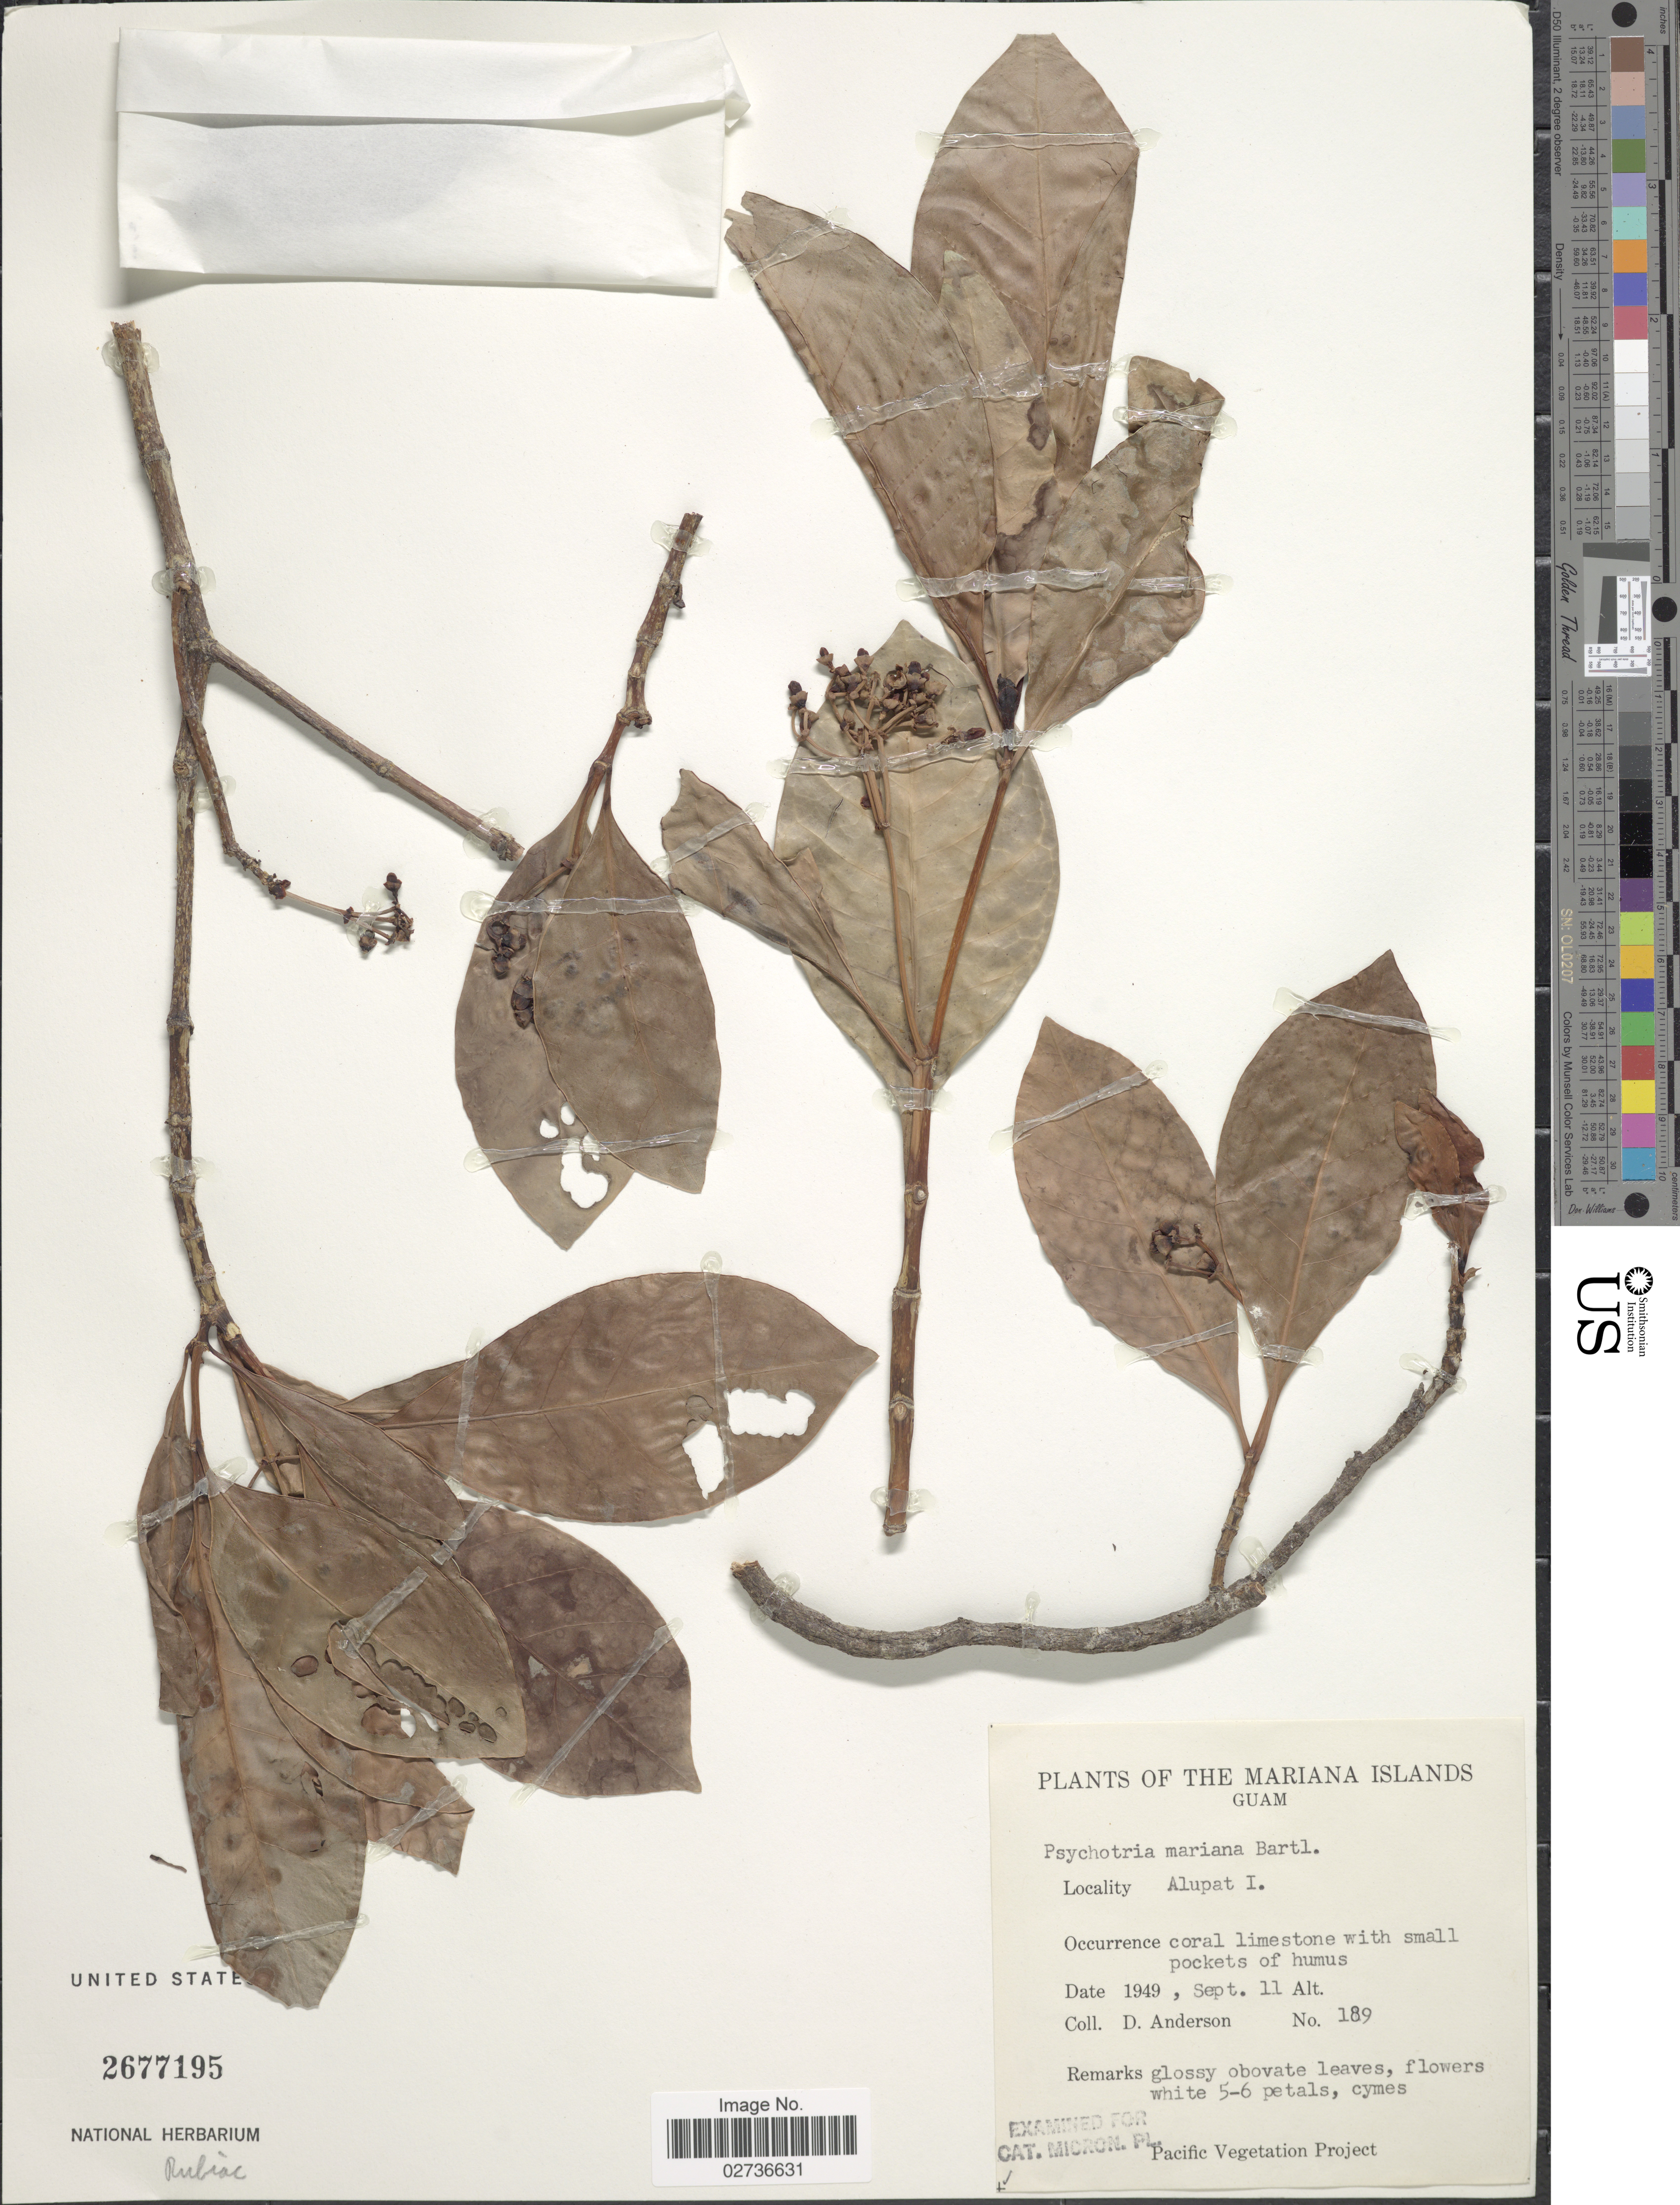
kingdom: Plantae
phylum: Tracheophyta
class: Magnoliopsida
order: Gentianales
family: Rubiaceae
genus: Psychotria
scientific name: Psychotria mariana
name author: Bartl. ex DC.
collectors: D. Anderson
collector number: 189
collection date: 1949-09-11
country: Guam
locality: The Mariana Islands, Guam, Alupat I.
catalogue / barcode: US 2677195